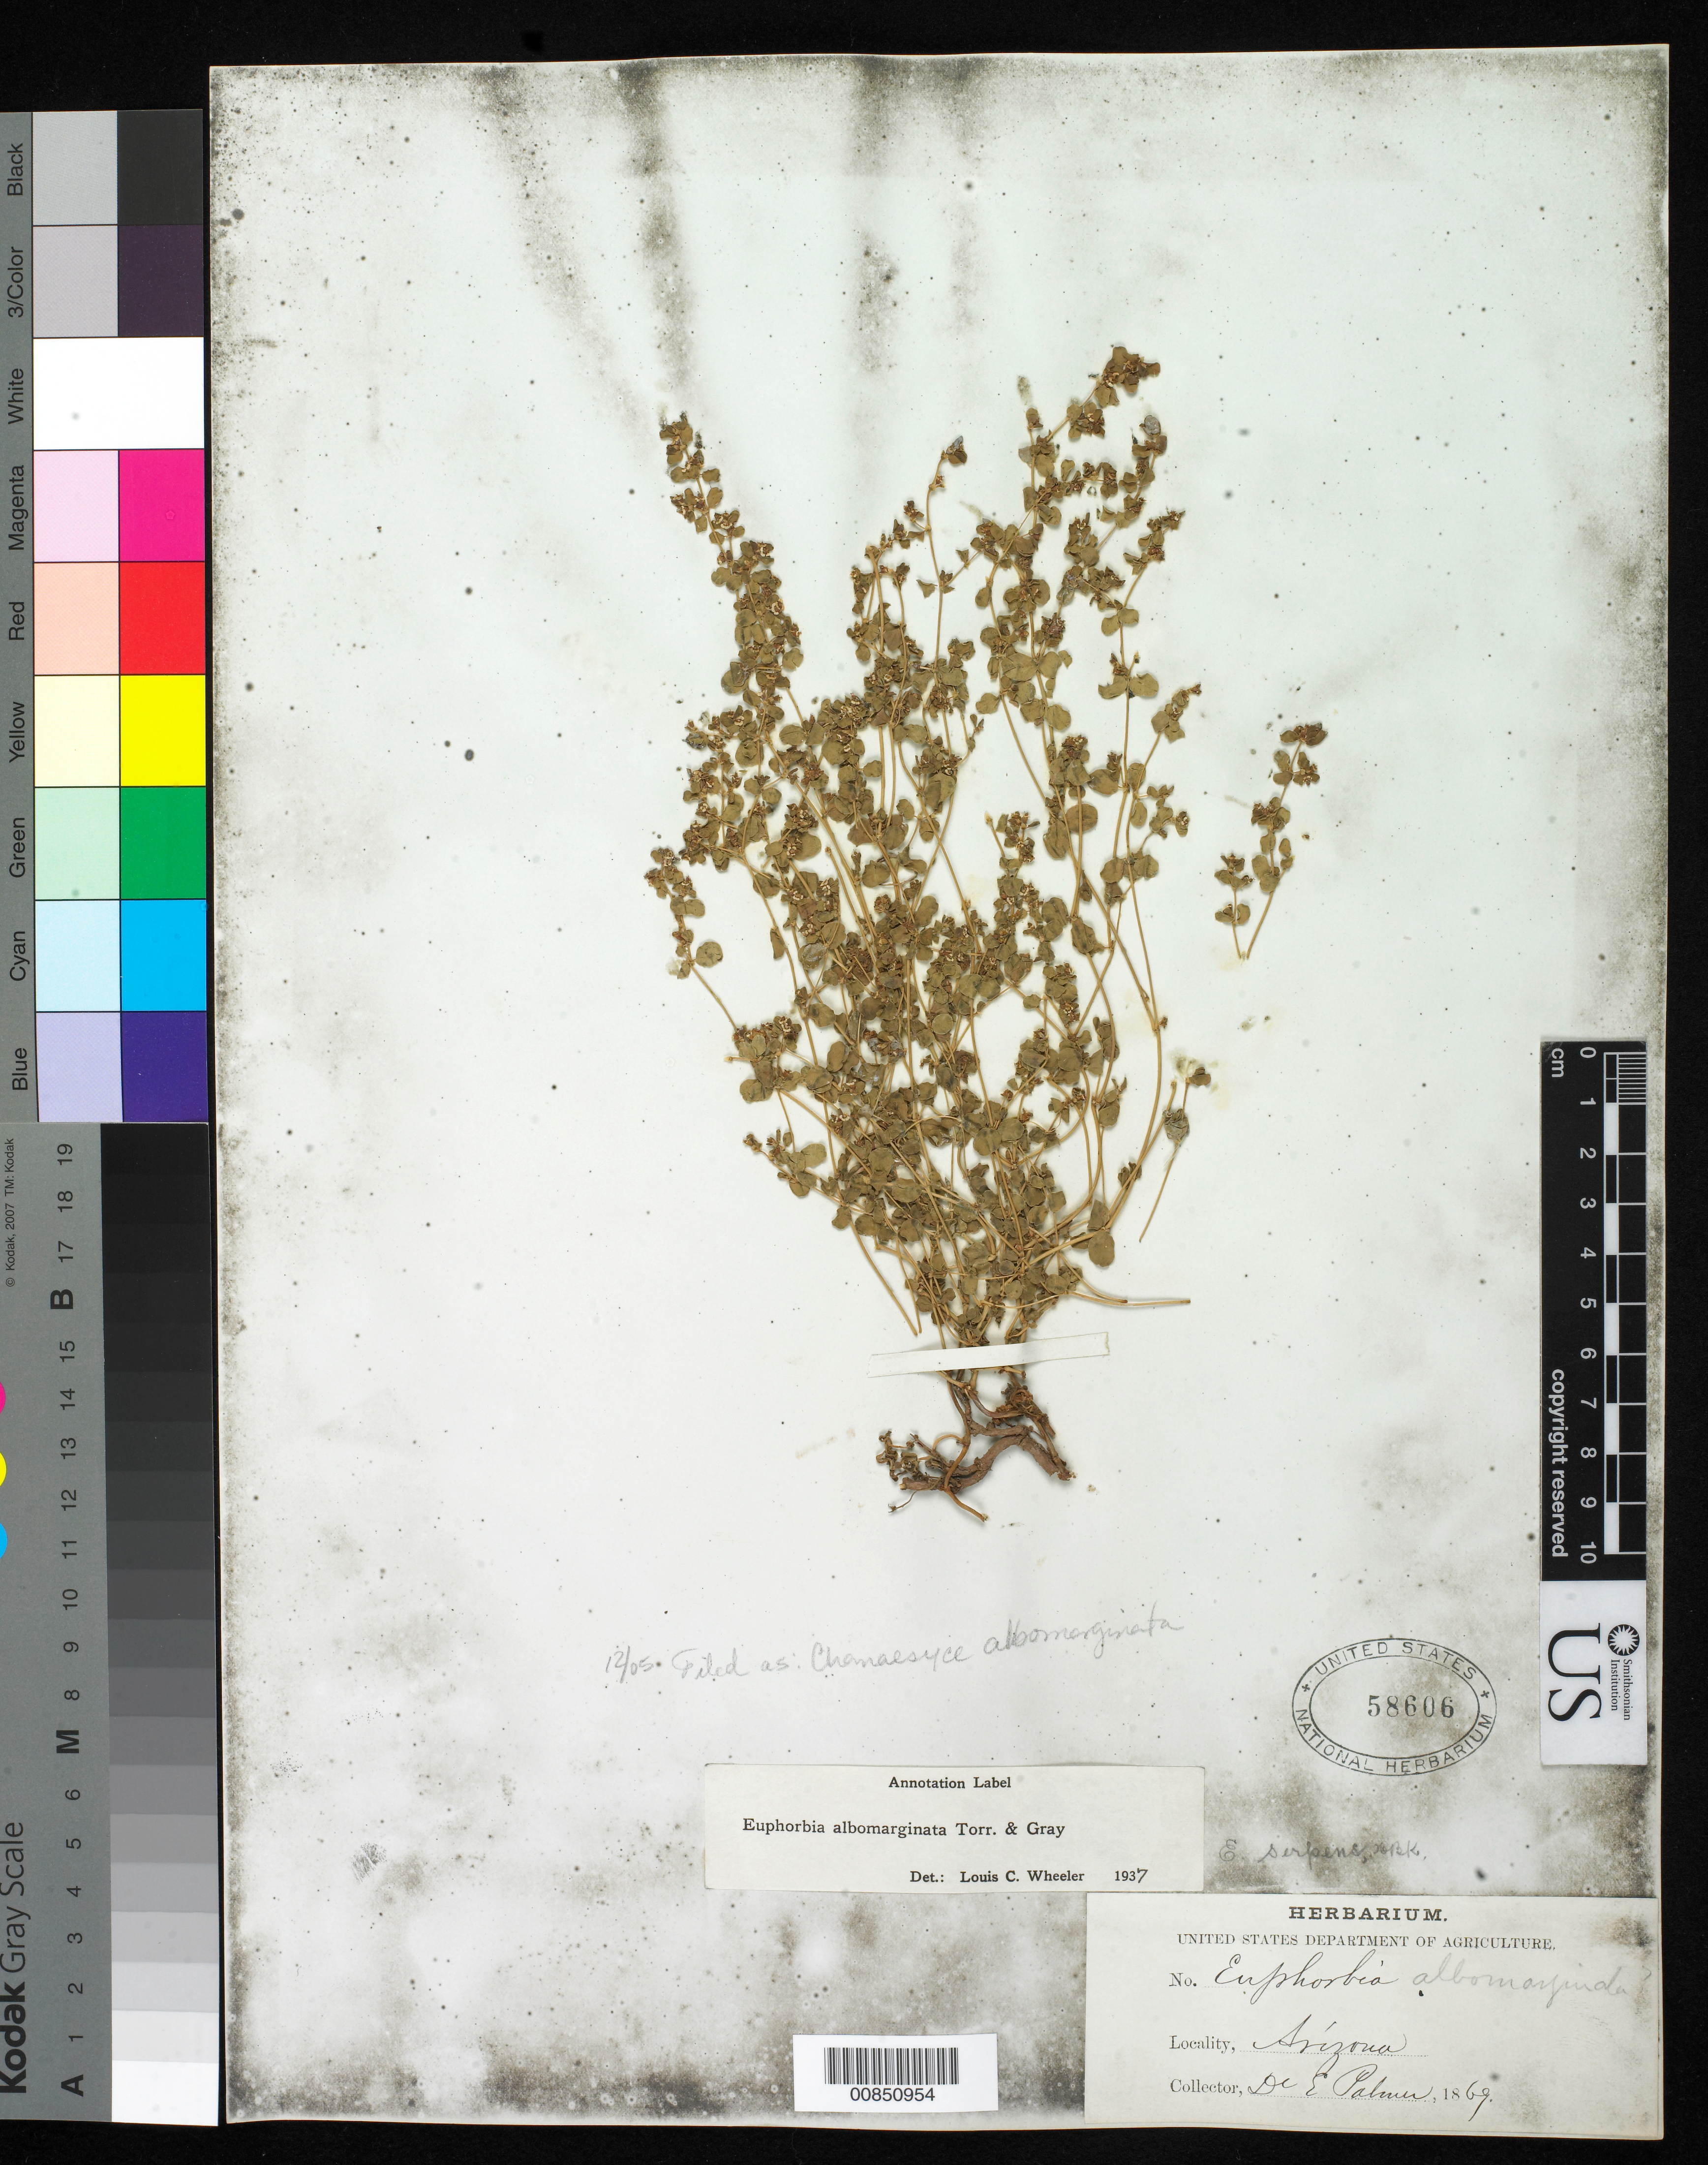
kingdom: Plantae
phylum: Tracheophyta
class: Magnoliopsida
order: Malpighiales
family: Euphorbiaceae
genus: Chamaesyce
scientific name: Chamaesyce albomarginata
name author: (Torr. & A. Gray) Small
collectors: E. Palmer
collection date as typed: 1869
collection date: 1869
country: United States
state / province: Arizona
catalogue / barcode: US 58606